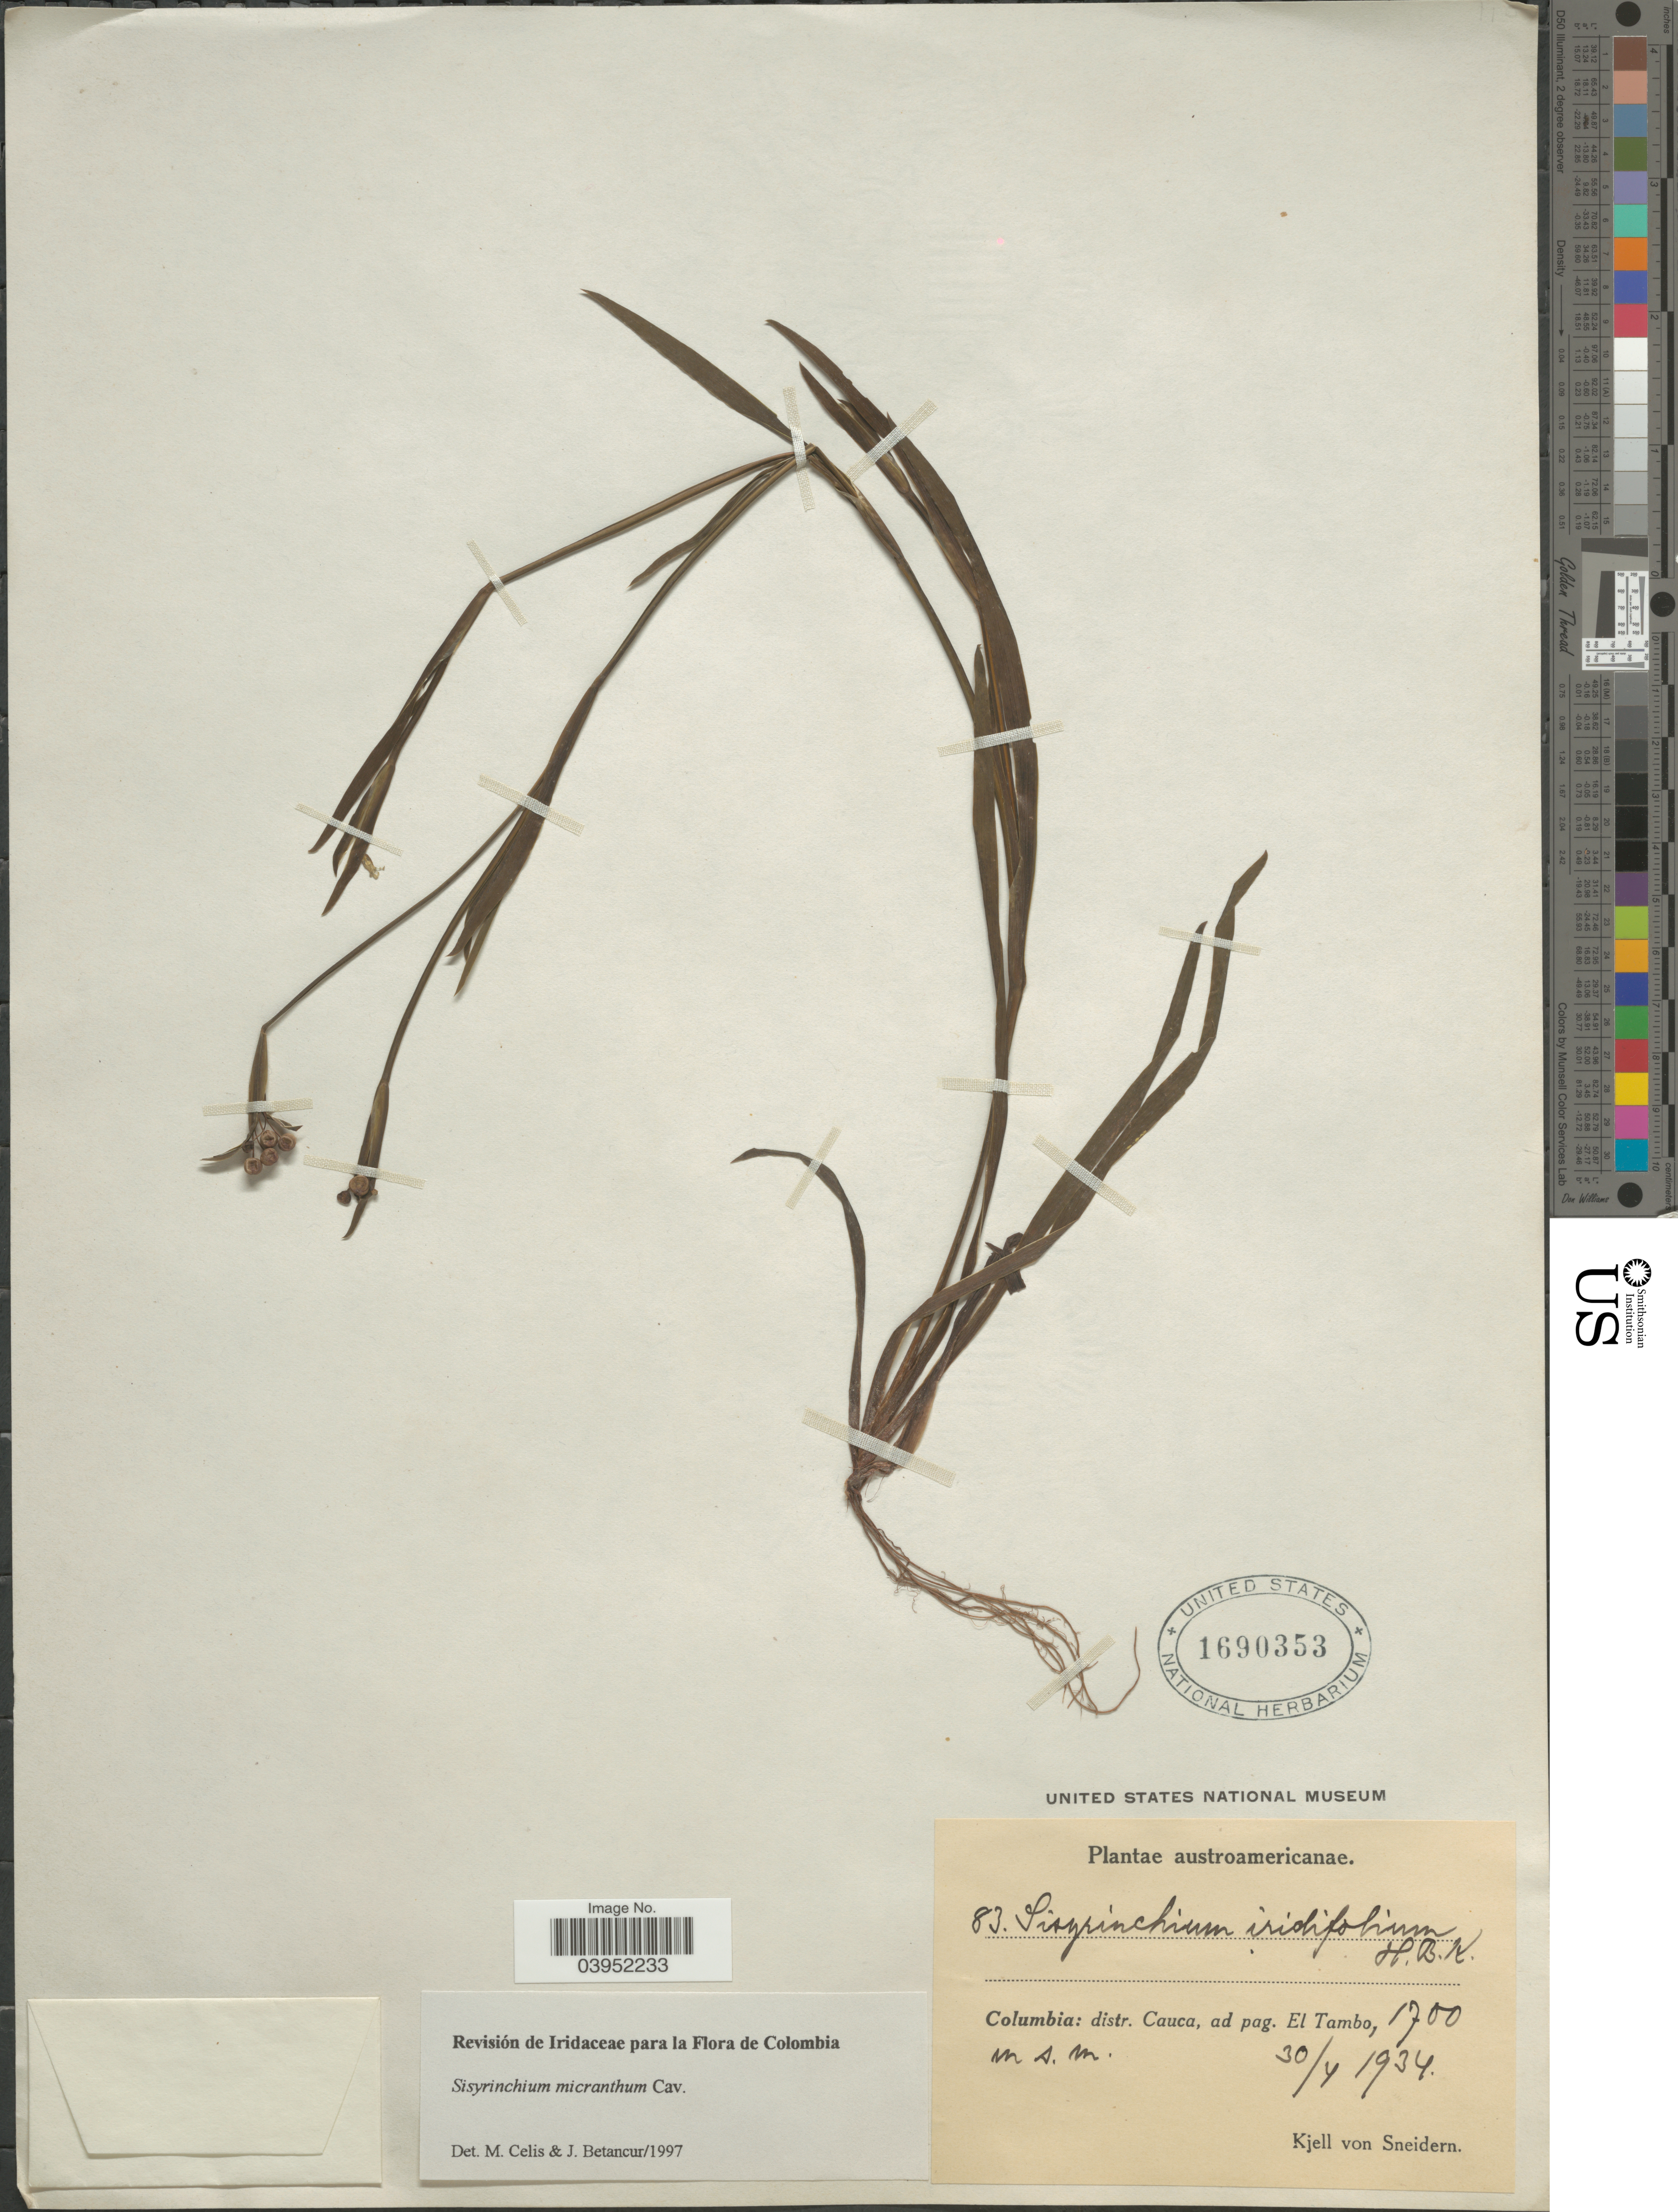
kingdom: Plantae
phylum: Tracheophyta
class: Liliopsida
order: Asparagales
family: Iridaceae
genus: Sisyrinchium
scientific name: Sisyrinchium micranthum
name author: Cav.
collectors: K. von Sneidern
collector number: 83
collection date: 1934-04-30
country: Colombia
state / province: Cauca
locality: Austroamericanae. Distr. Cauca, ad pag. El Tambo.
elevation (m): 1700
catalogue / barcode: US 1690353